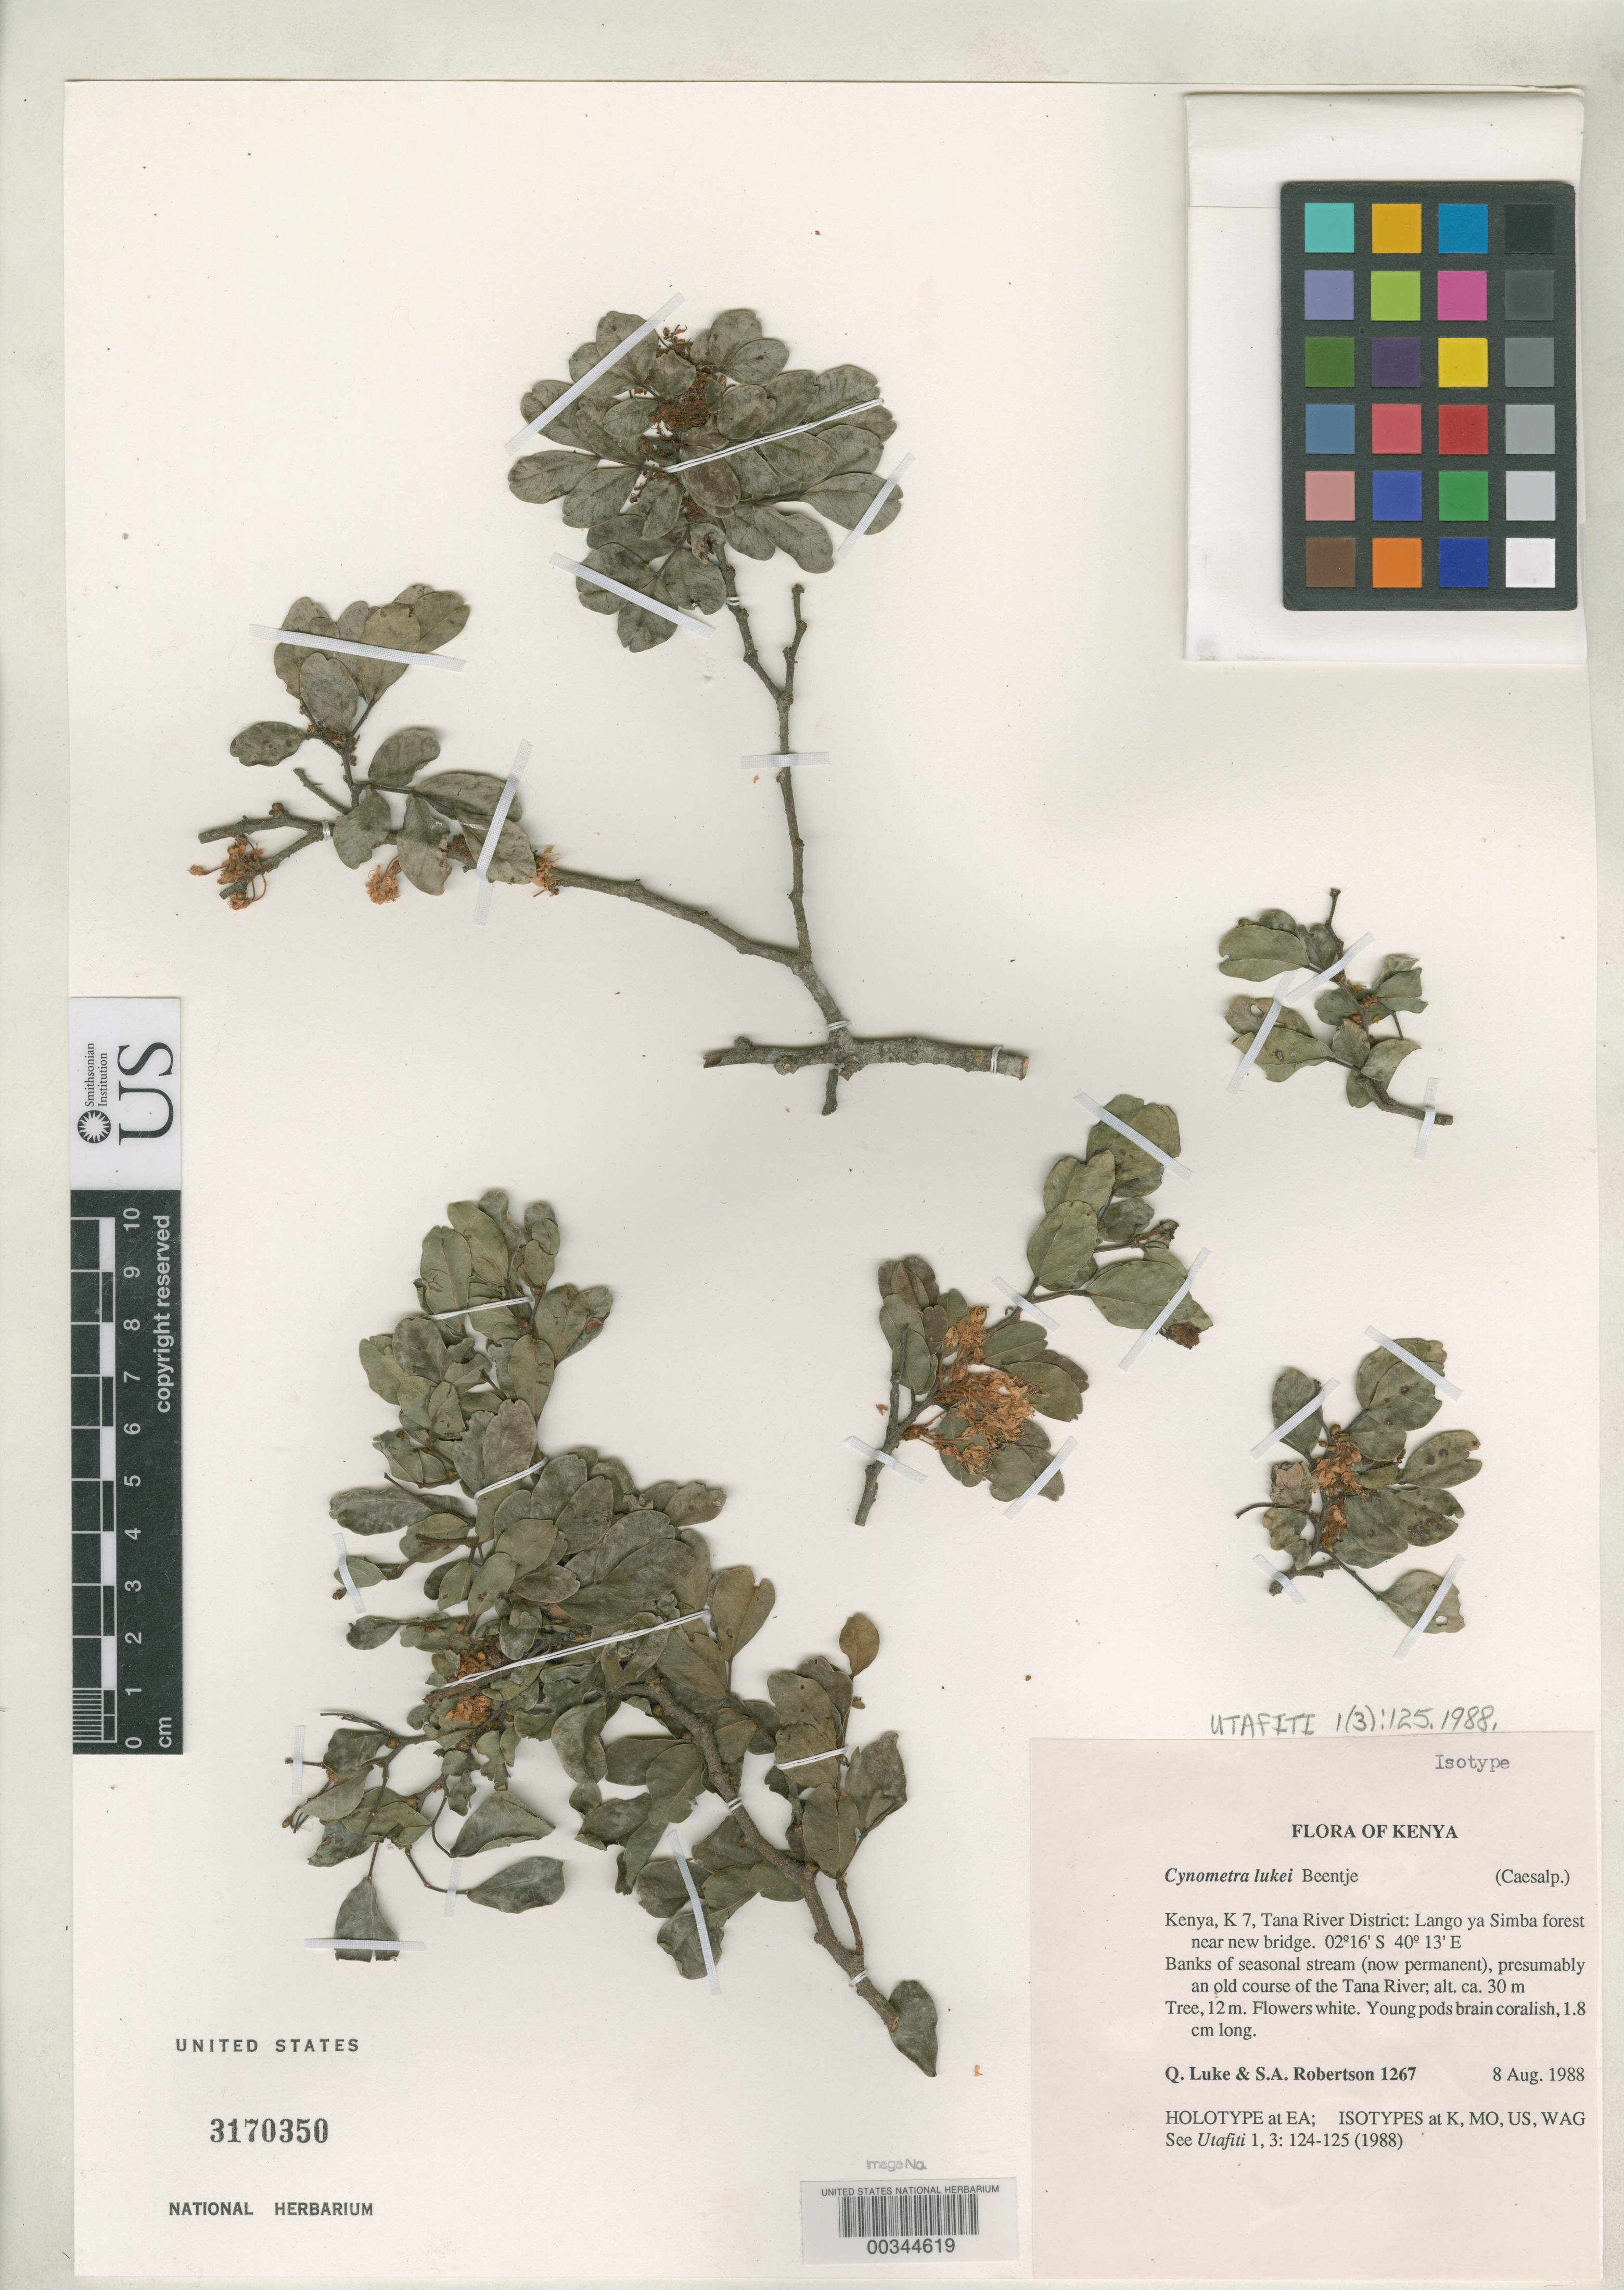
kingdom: Plantae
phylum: Tracheophyta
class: Magnoliopsida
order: Fabales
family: Fabaceae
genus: Cynometra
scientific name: Cynometra lukei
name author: Beentje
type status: Isotype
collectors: Q. Luke & S. A. Robertson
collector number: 1267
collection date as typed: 08 Aug 1988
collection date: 1988-08-08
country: Kenya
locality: K7, Lango Ya Simba forest near New Bridge, banks of seasonal stream, presumably an old course of Tana River. [Tana River]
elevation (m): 30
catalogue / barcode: US 3170350